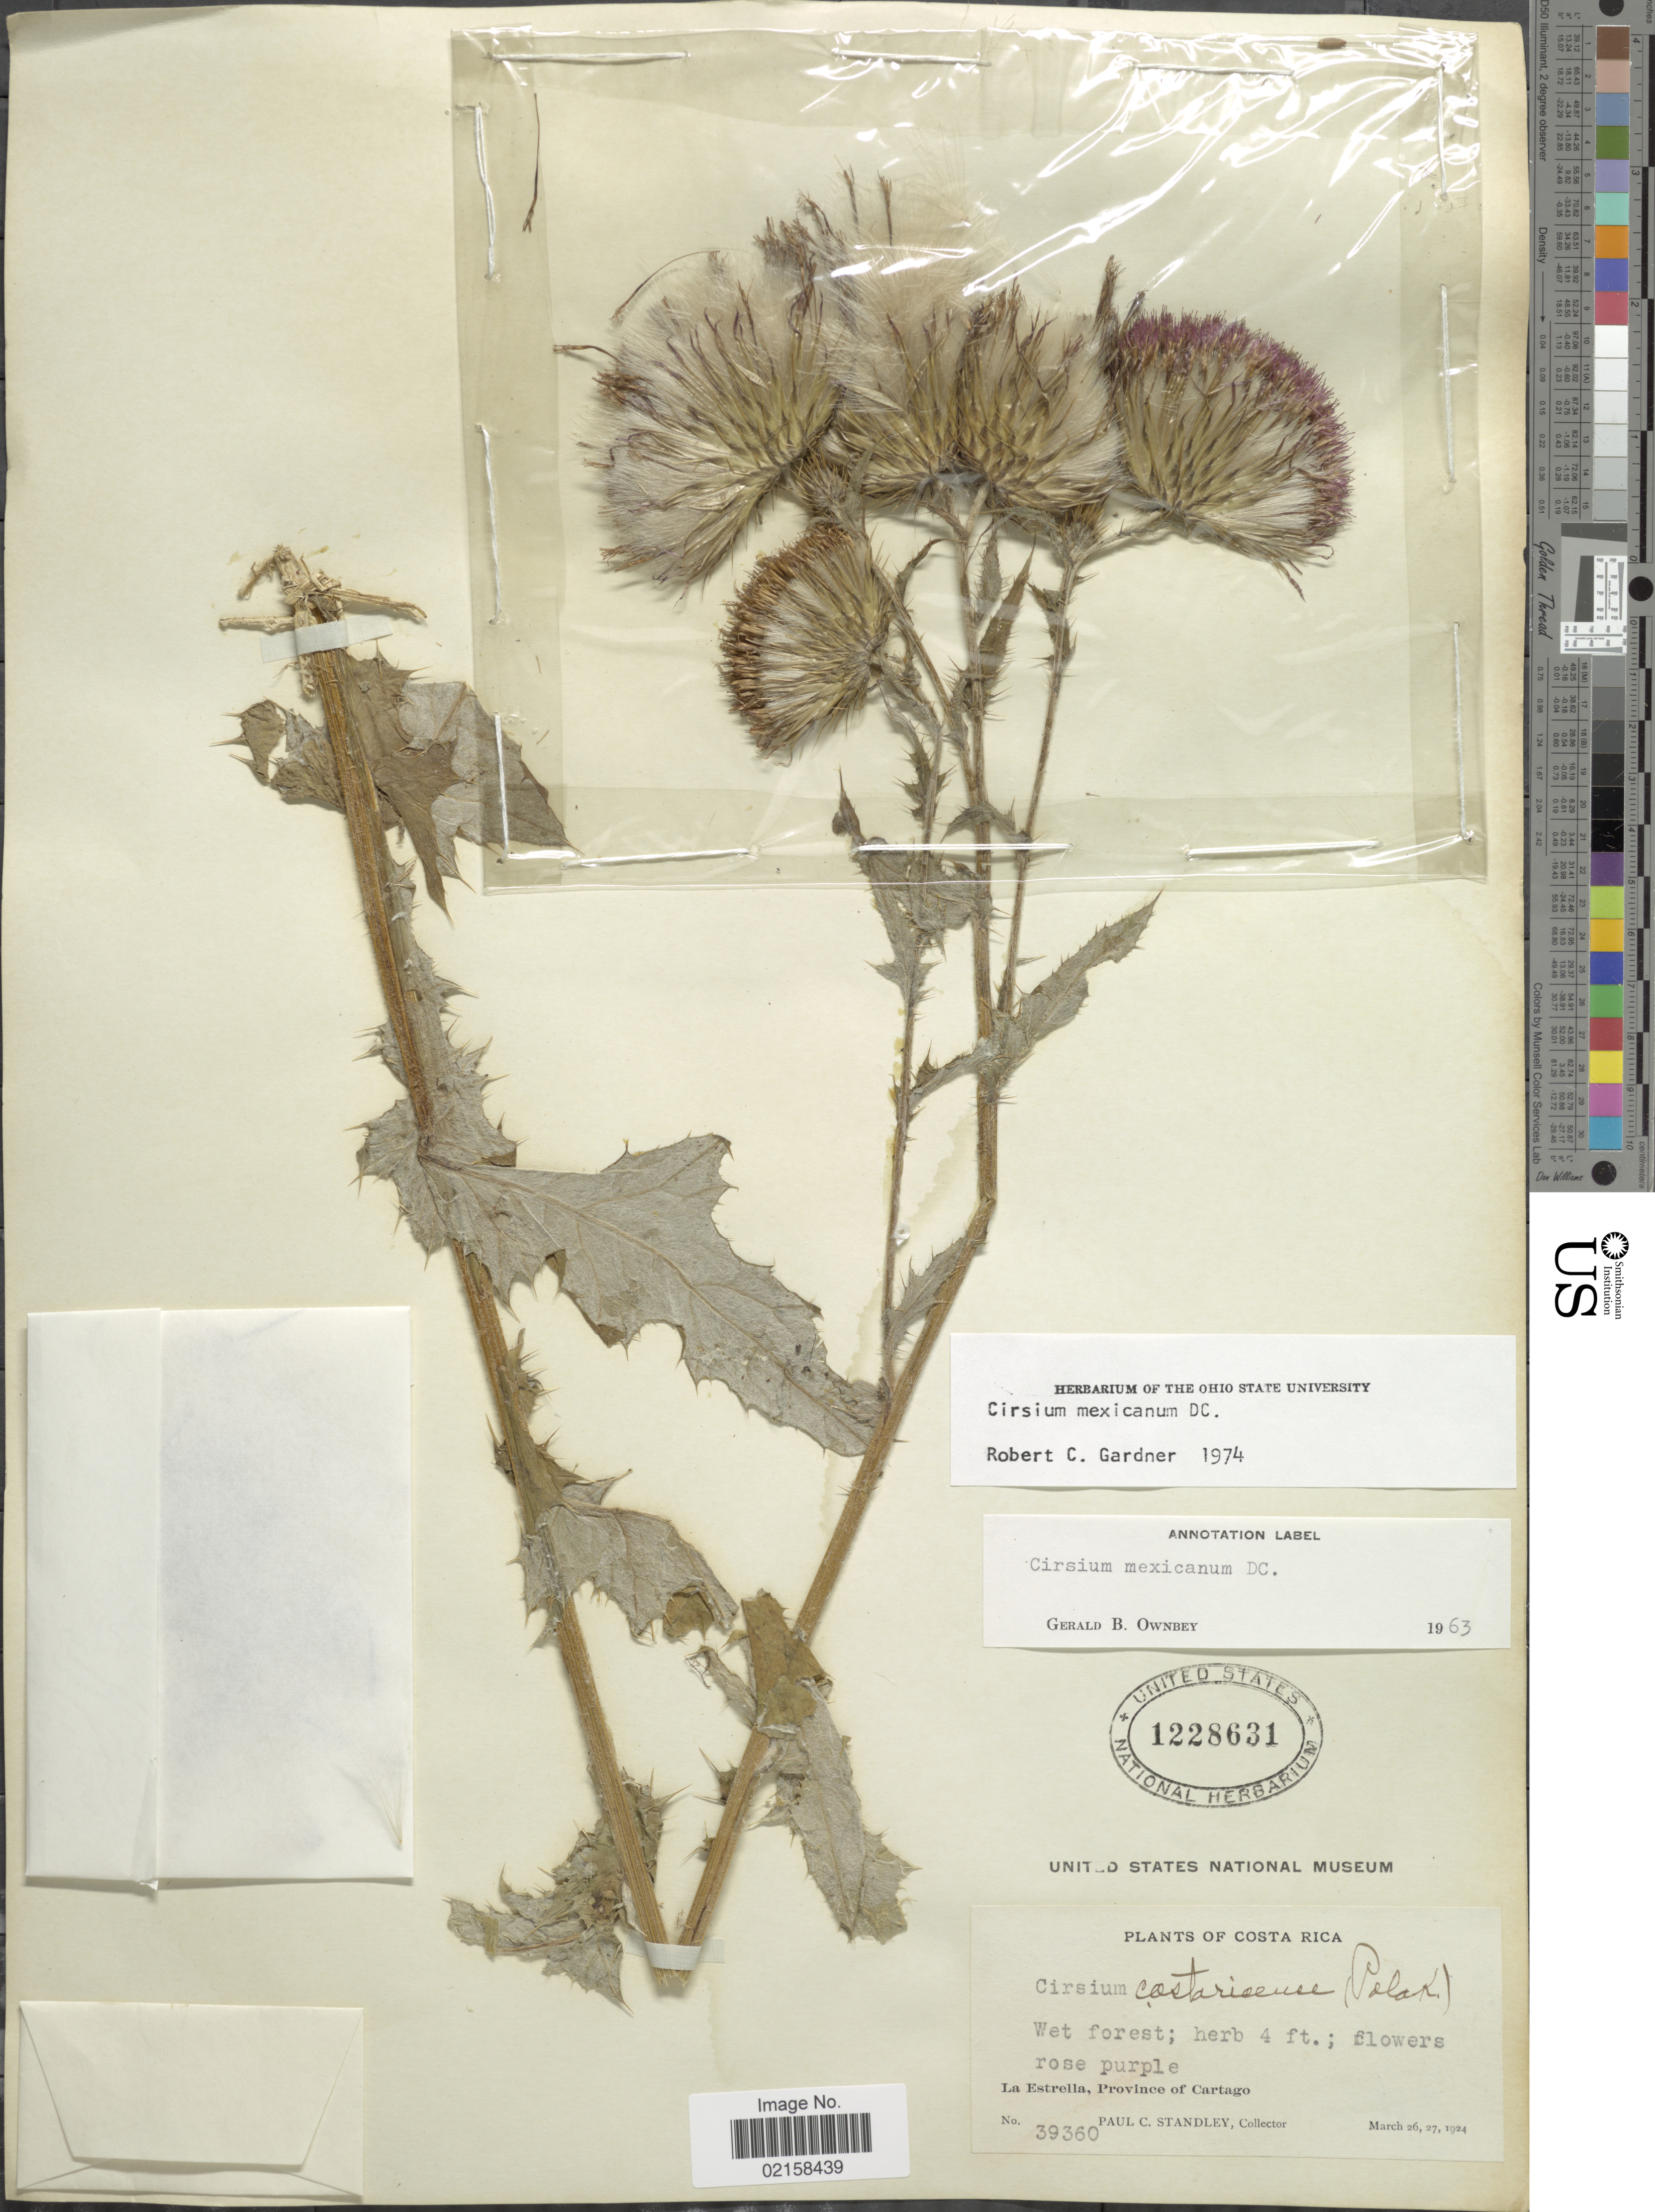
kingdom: Plantae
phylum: Tracheophyta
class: Magnoliopsida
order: Asterales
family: Asteraceae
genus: Cirsium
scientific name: Cirsium mexicanum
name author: DC.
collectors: P. C. Standley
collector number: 39360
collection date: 1924-03-26/1924-03-27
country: Costa Rica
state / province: Cartago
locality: Wet forest, La Estrella.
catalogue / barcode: US 1228631